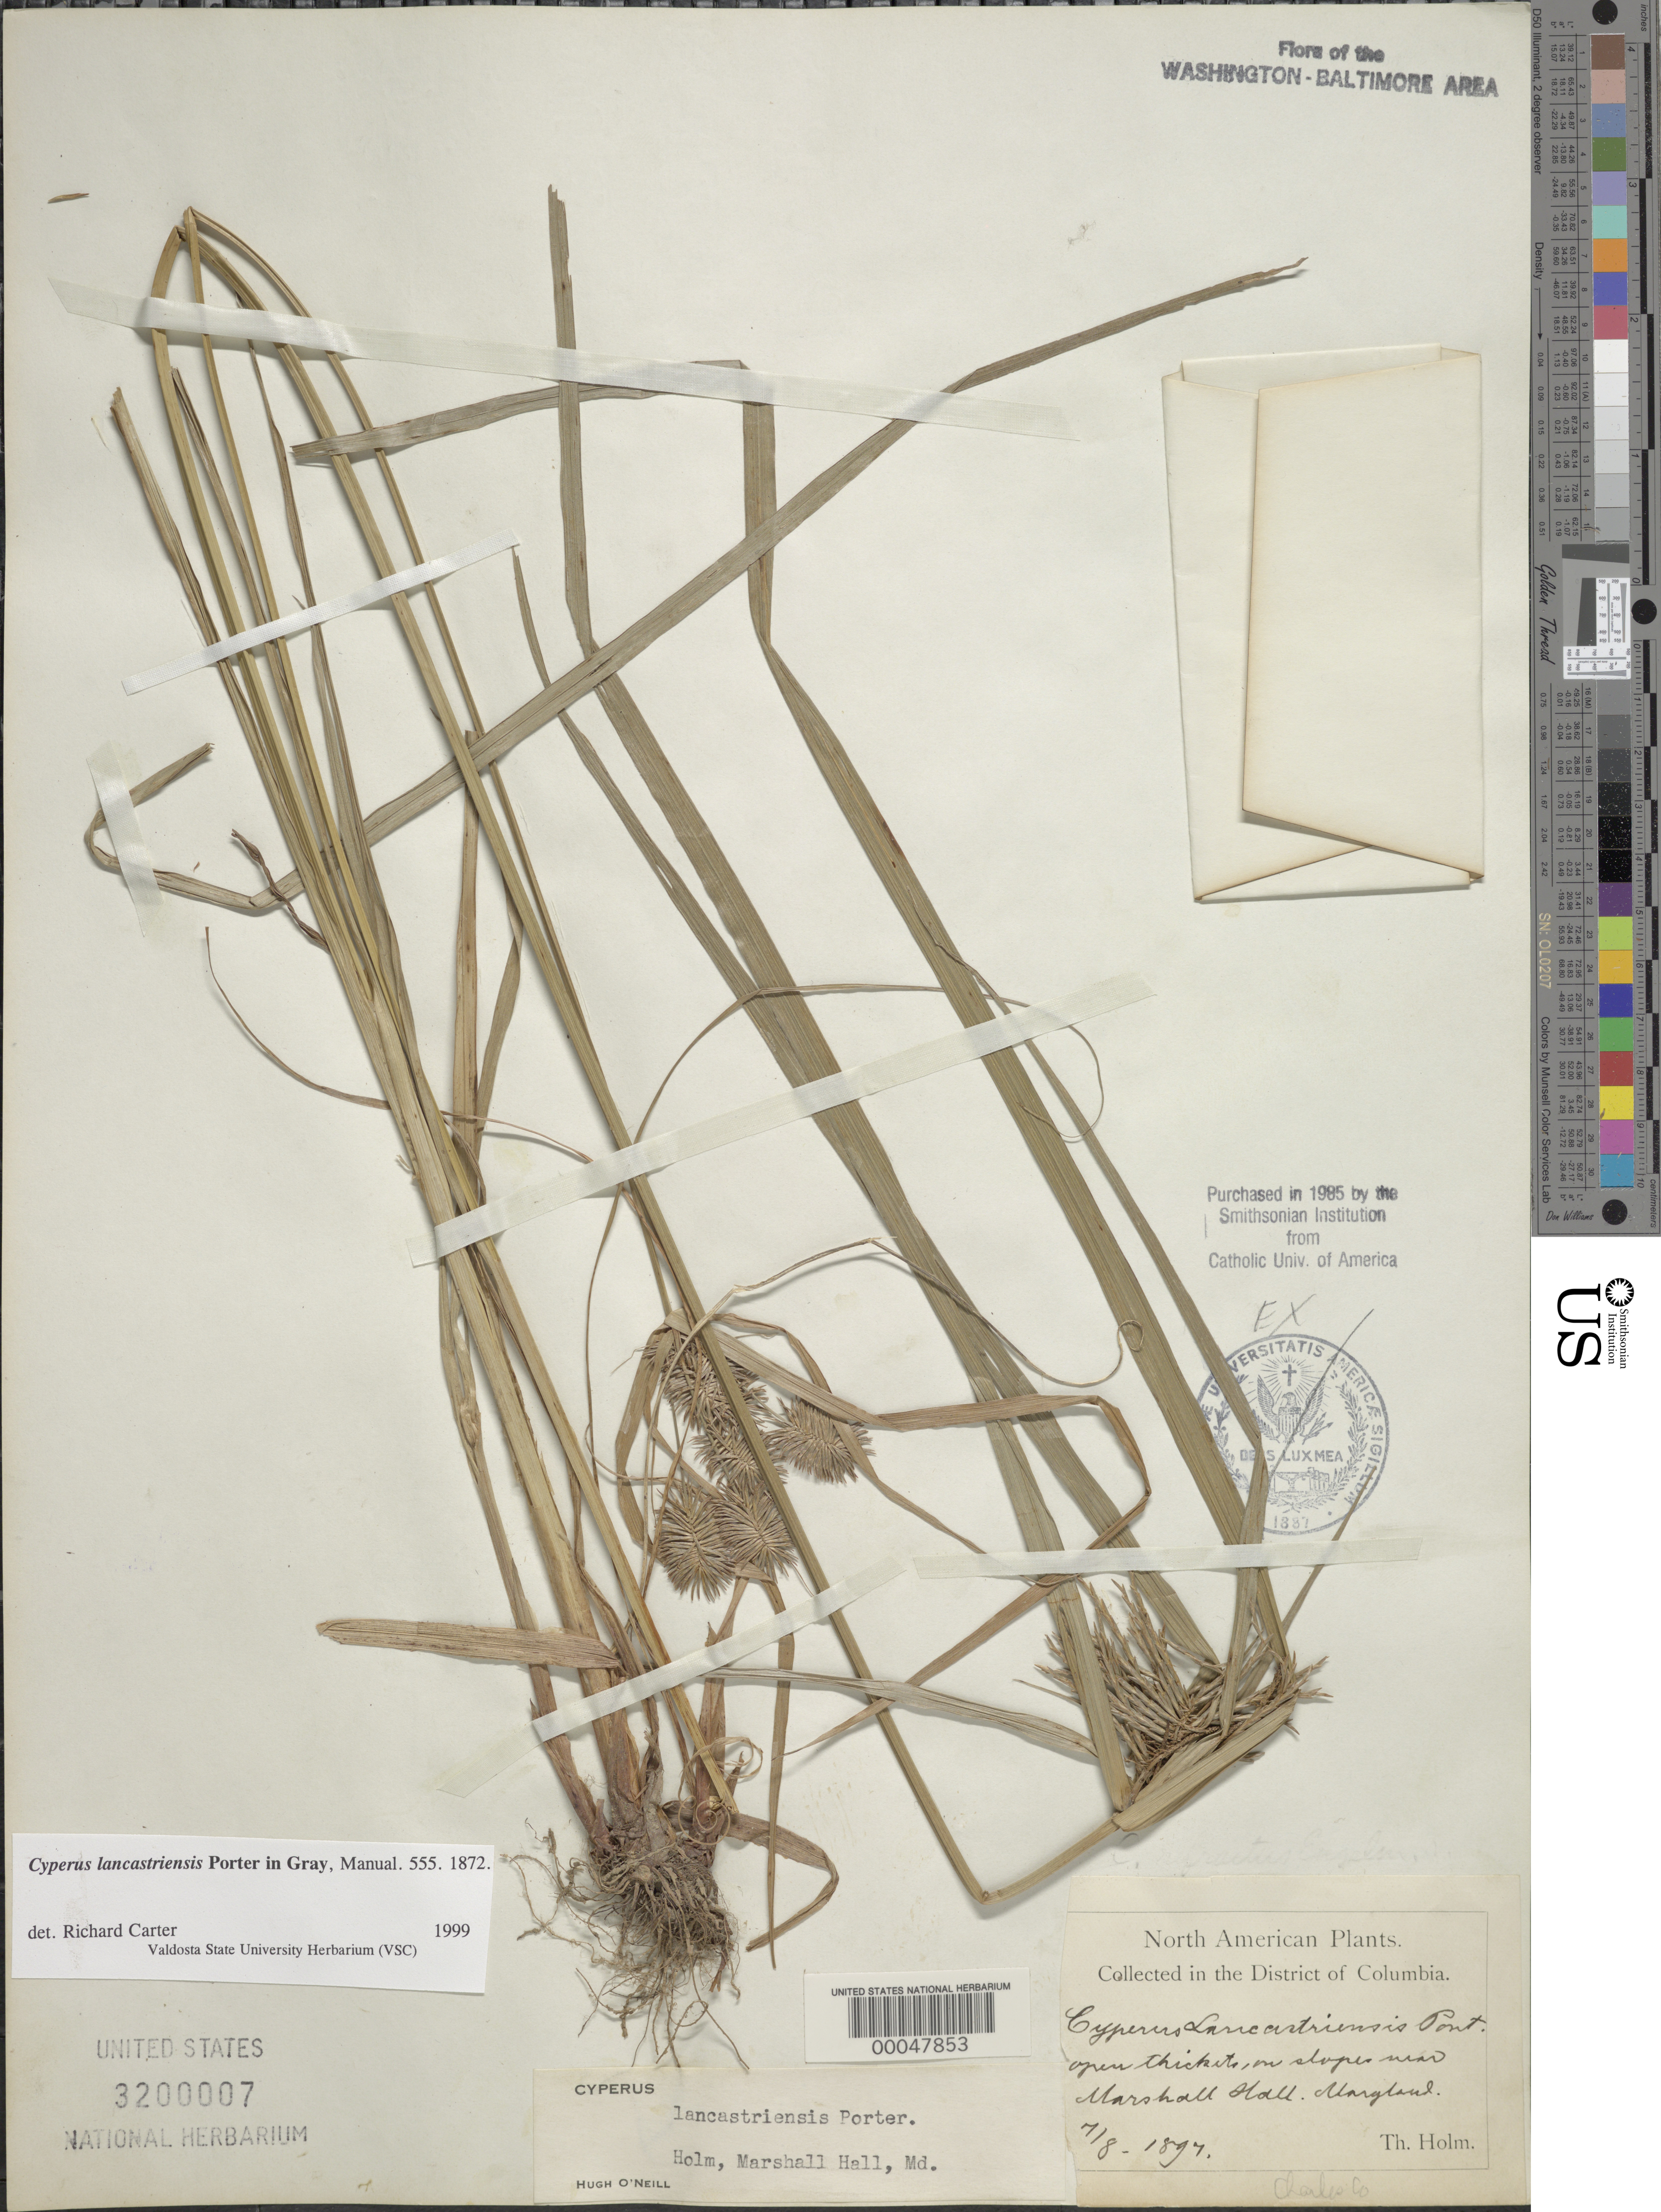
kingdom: Plantae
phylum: Tracheophyta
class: Liliopsida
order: Poales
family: Cyperaceae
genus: Cyperus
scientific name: Cyperus lancastriensis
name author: Porter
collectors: T. Holm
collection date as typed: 07 Aug 1897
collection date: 1897-08-07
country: United States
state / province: Maryland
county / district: Charles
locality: Marshall Hall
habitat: Open thickets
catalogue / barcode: US 3200007